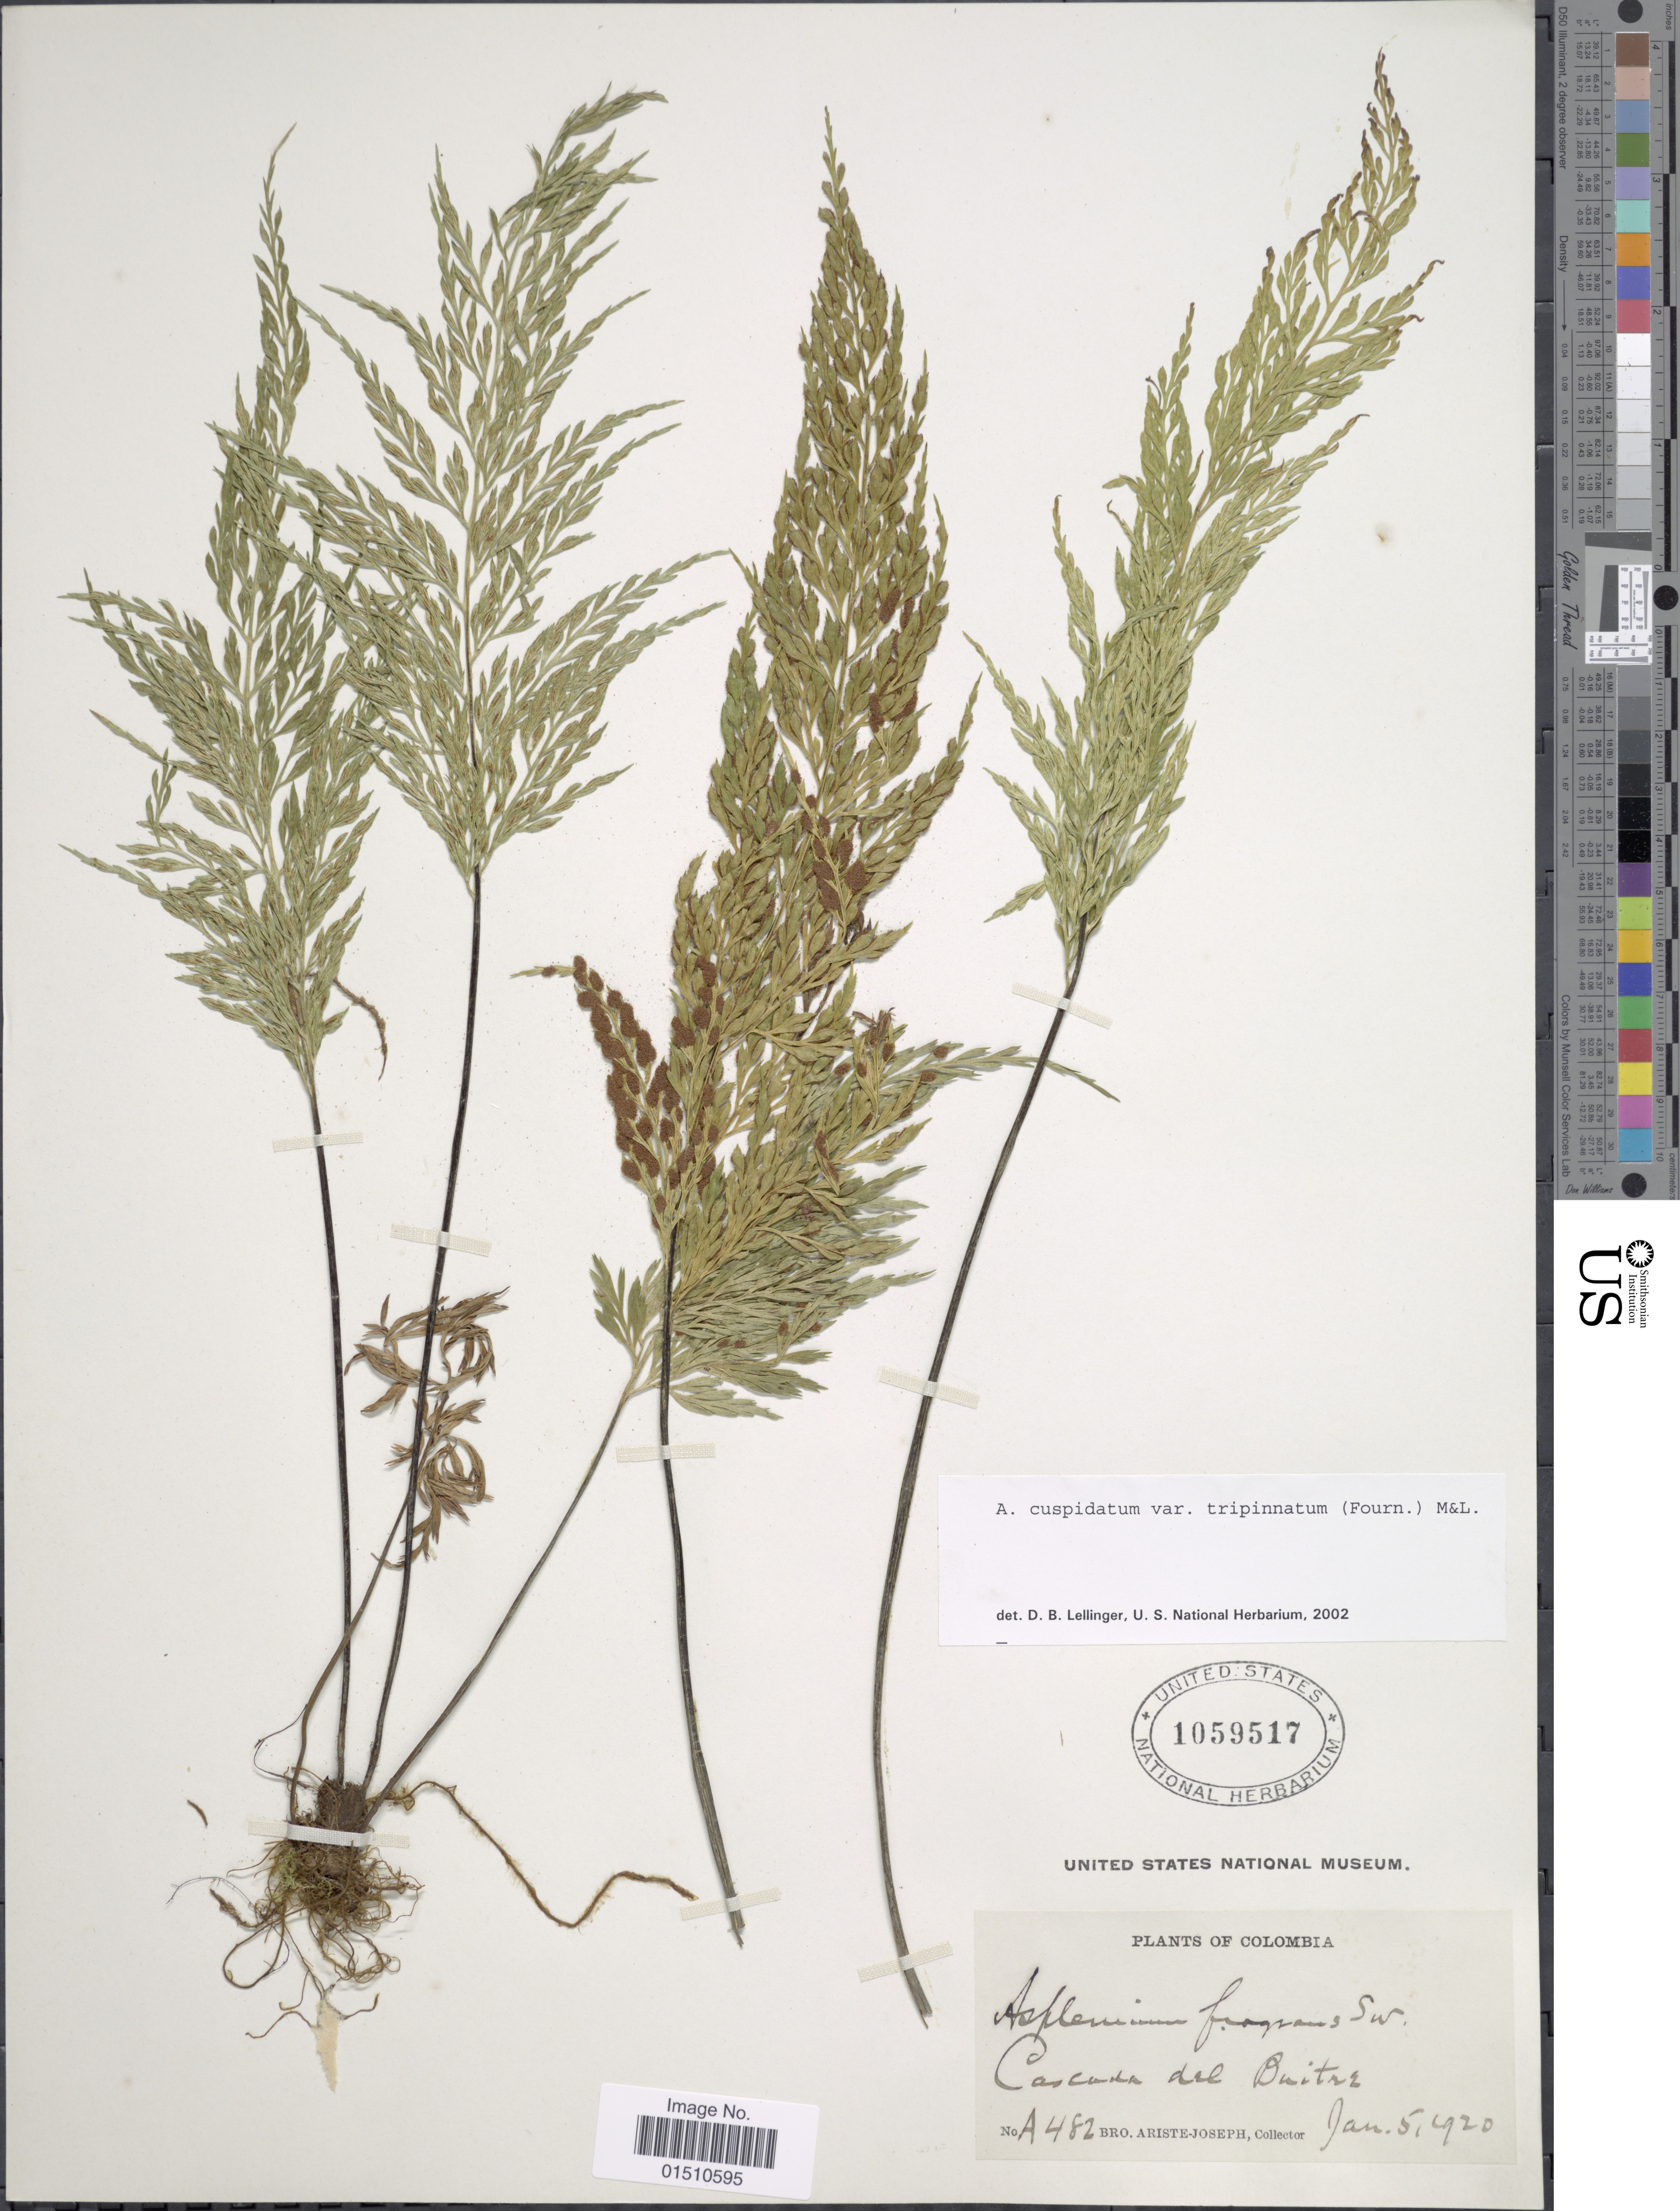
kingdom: Plantae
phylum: Tracheophyta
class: Polypodiopsida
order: Polypodiales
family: Aspleniaceae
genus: Asplenium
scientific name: Asplenium cuspidatum var. tripinnatum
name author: (E. Fourn.) C.V. Morton & Lellinger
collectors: Bro. Ariste-Joseph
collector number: A482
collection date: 1920-01-05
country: Colombia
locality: Colombia, Cascada del Buitre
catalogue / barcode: US 1059517